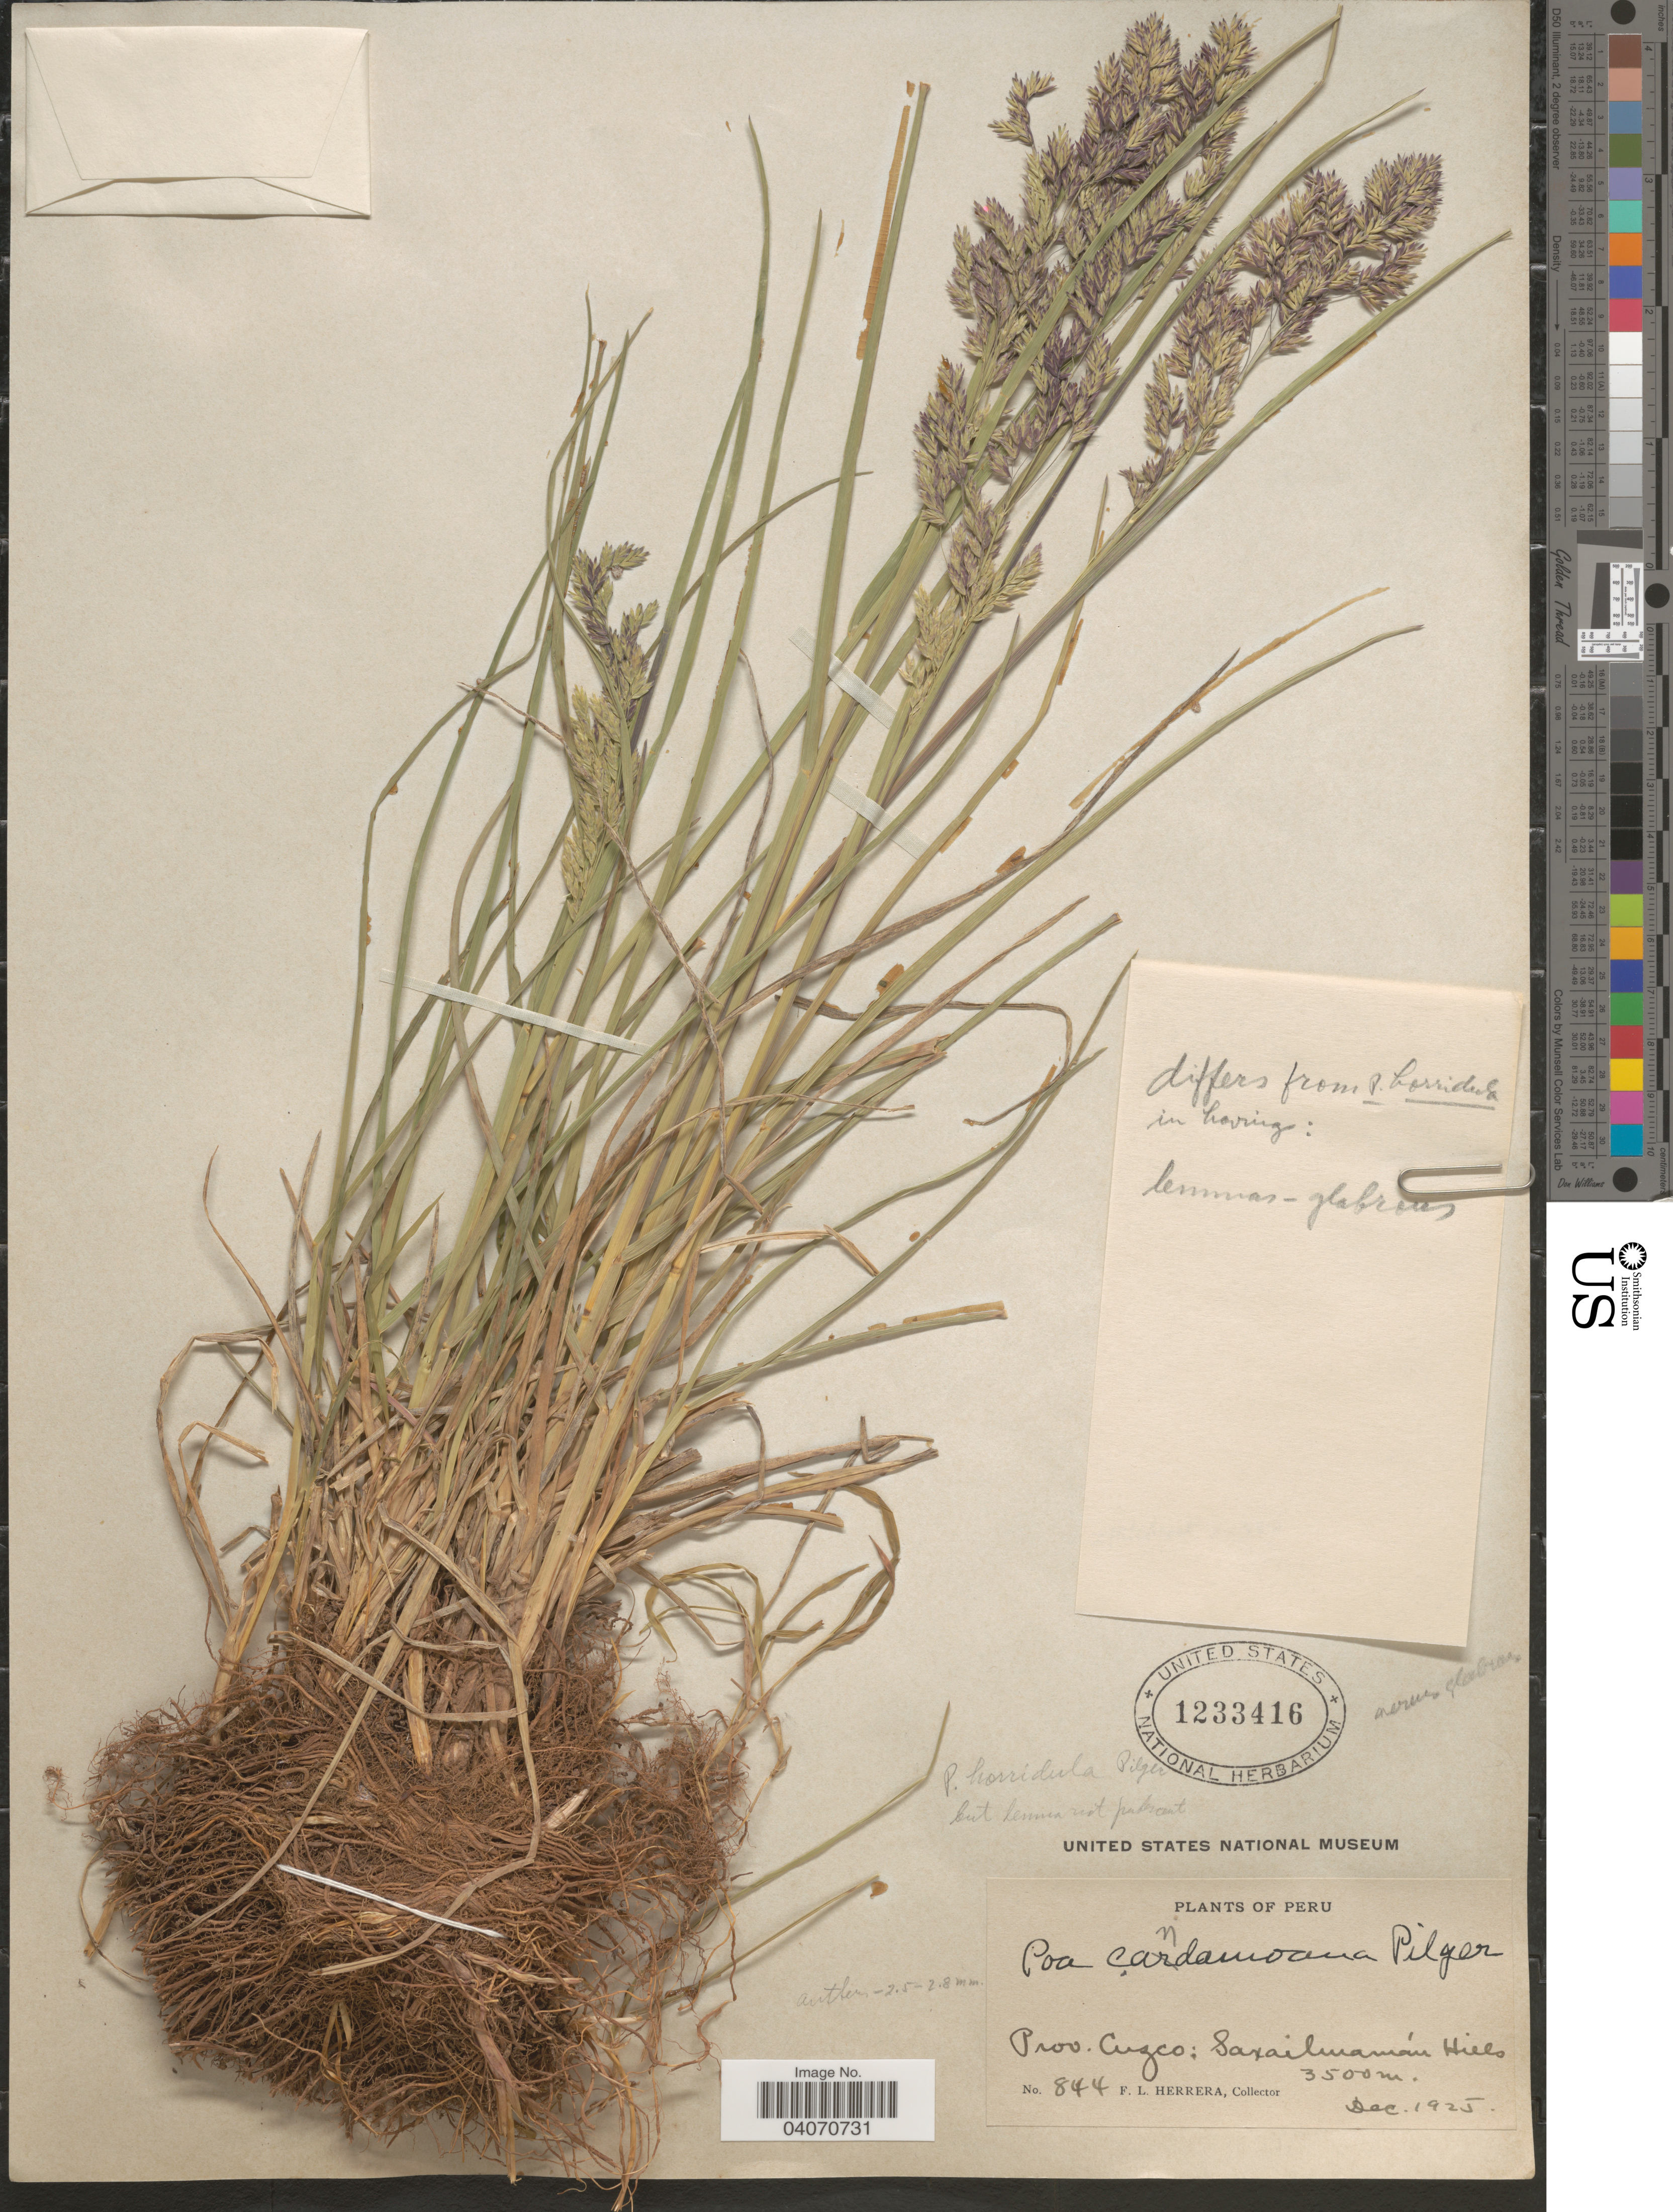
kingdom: Plantae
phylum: Tracheophyta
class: Liliopsida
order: Poales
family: Poaceae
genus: Poa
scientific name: Poa horridula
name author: Pilg.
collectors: F. L. Herrera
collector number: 844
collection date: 1925-12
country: Peru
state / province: Cusco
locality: Prov. Cuzco: Saxaihuaman Hills.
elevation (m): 3500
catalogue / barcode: US 1233416